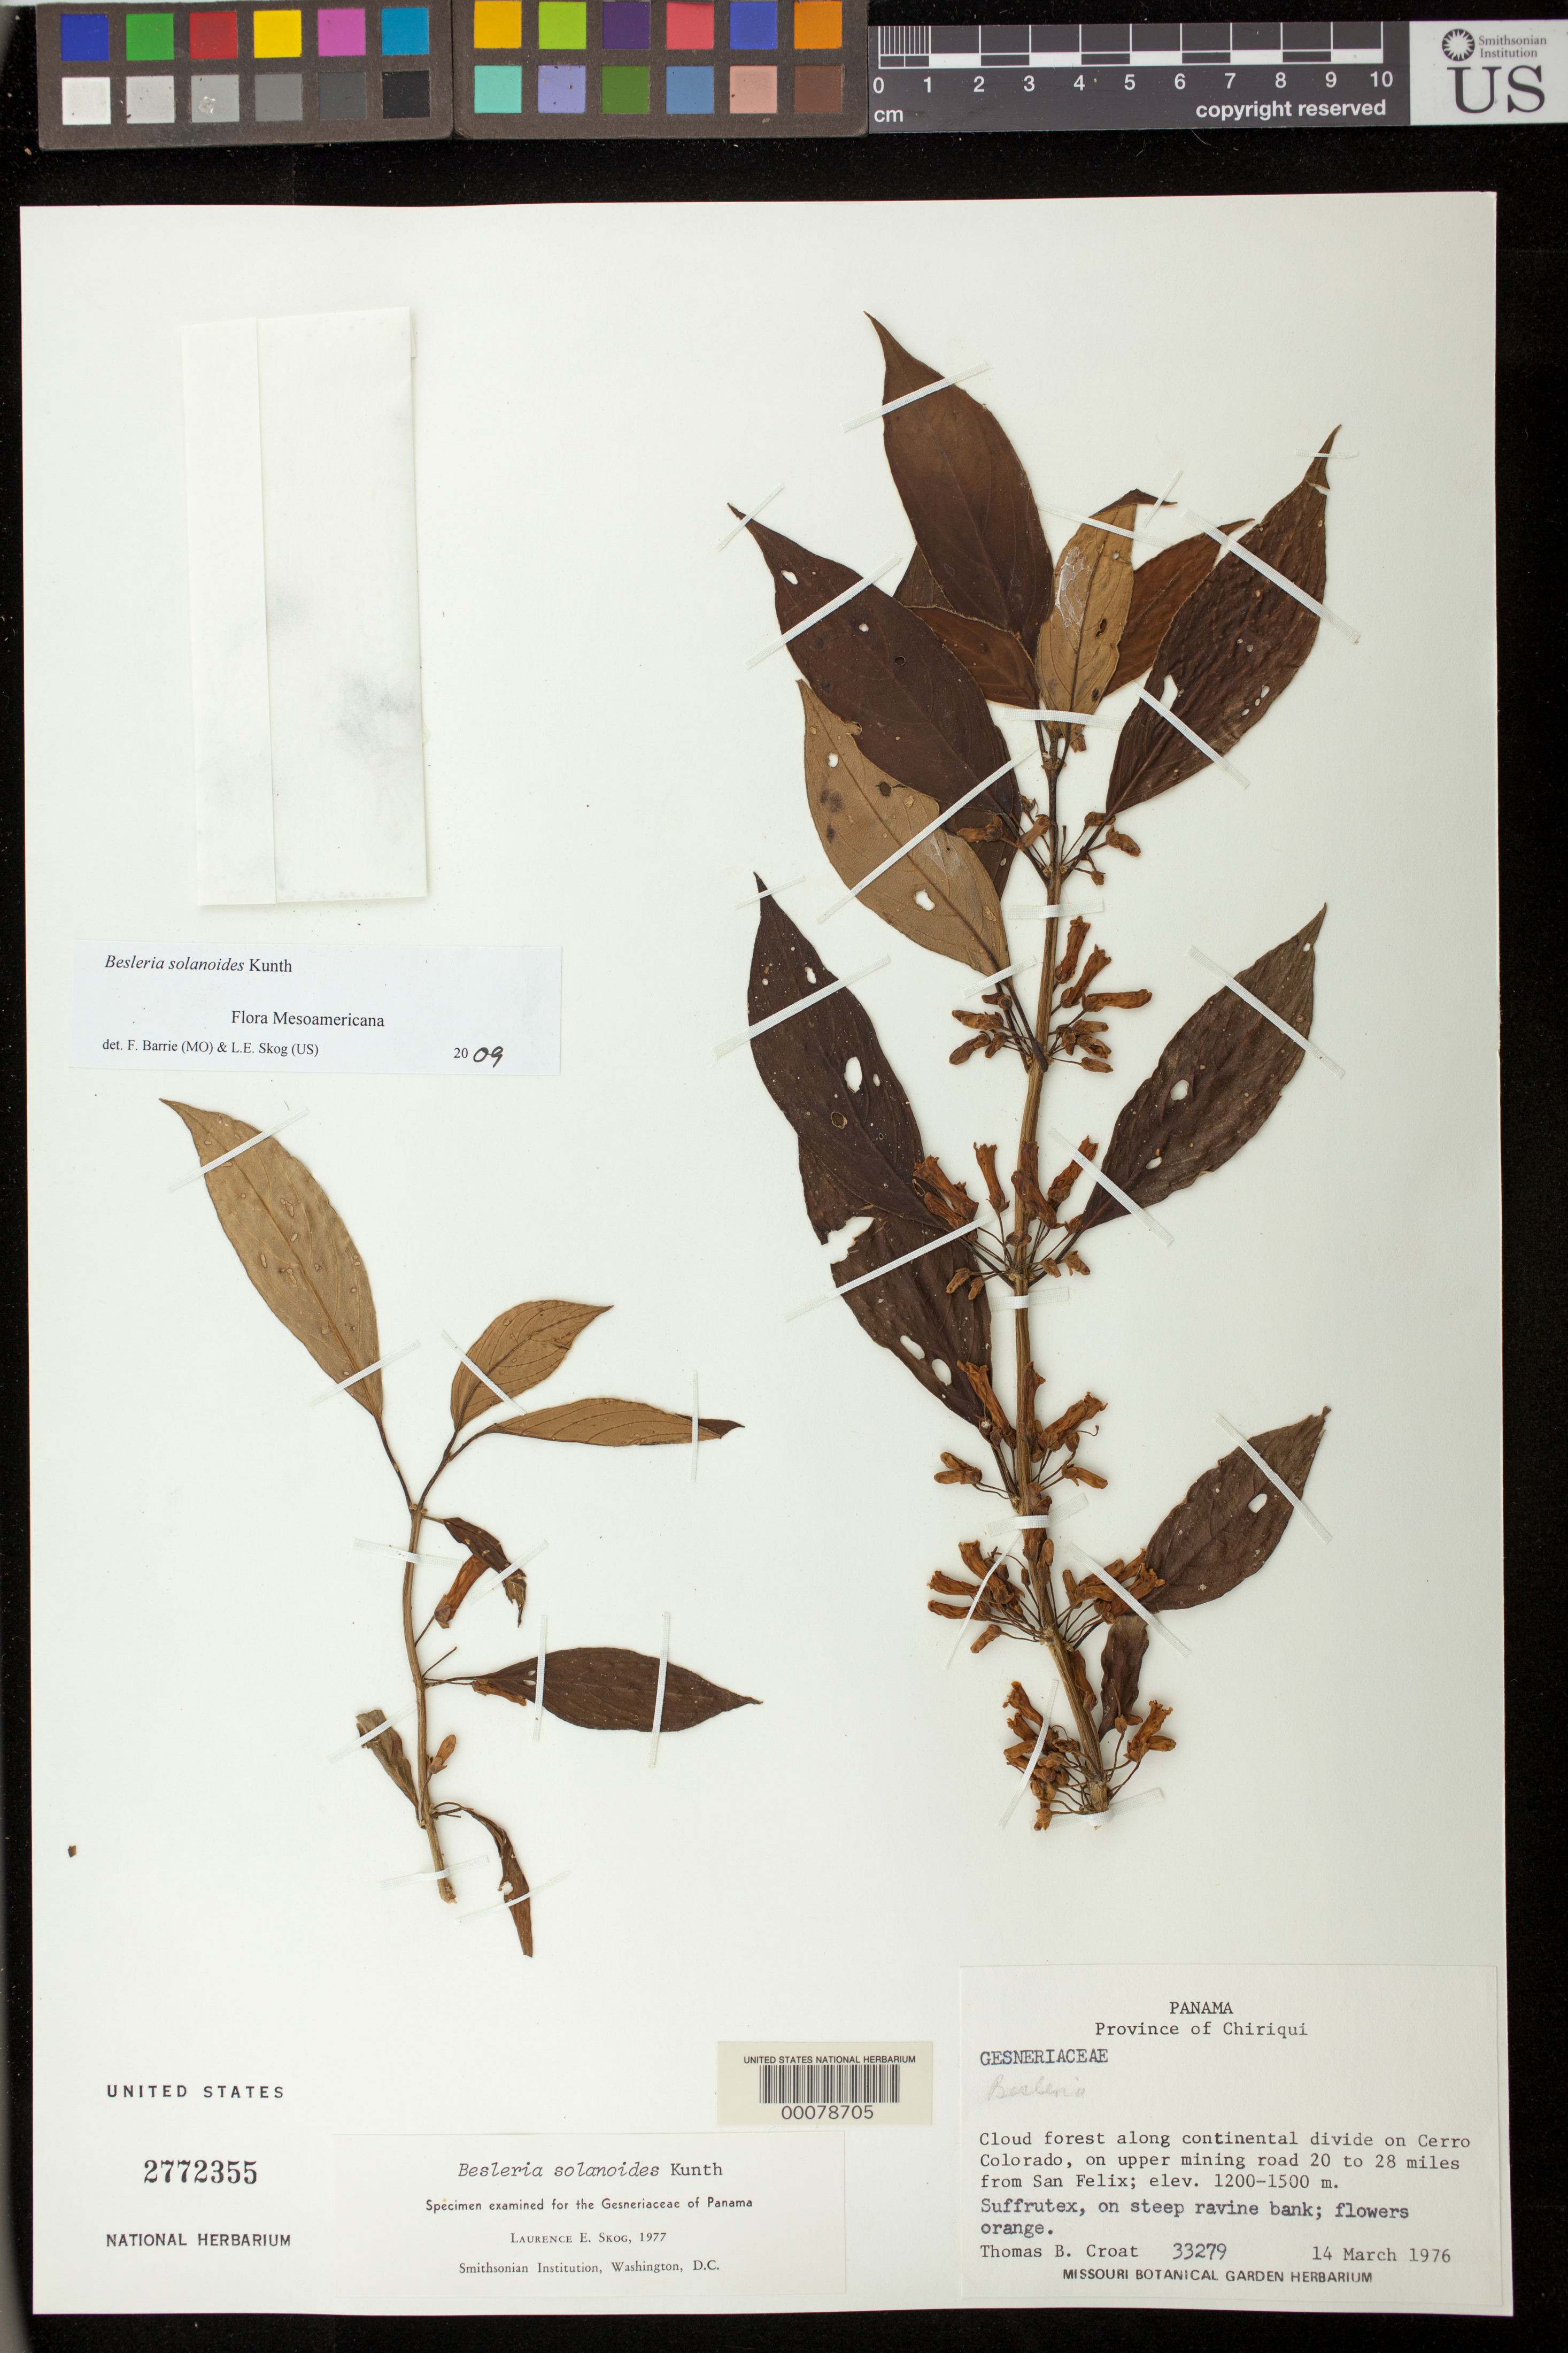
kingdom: Plantae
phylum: Tracheophyta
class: Magnoliopsida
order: Lamiales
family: Gesneriaceae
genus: Besleria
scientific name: Besleria solanoides var. solanoides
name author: Kunth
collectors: T. B. Croat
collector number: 33279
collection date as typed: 14 Mar 1976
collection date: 1976-03-14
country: Panama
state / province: Chiriquí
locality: Along continental divide on Cerro Colorado, on upper mining road 20 to 28 miles from San Felix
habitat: Cloud forest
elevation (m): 1200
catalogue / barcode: US 2772355